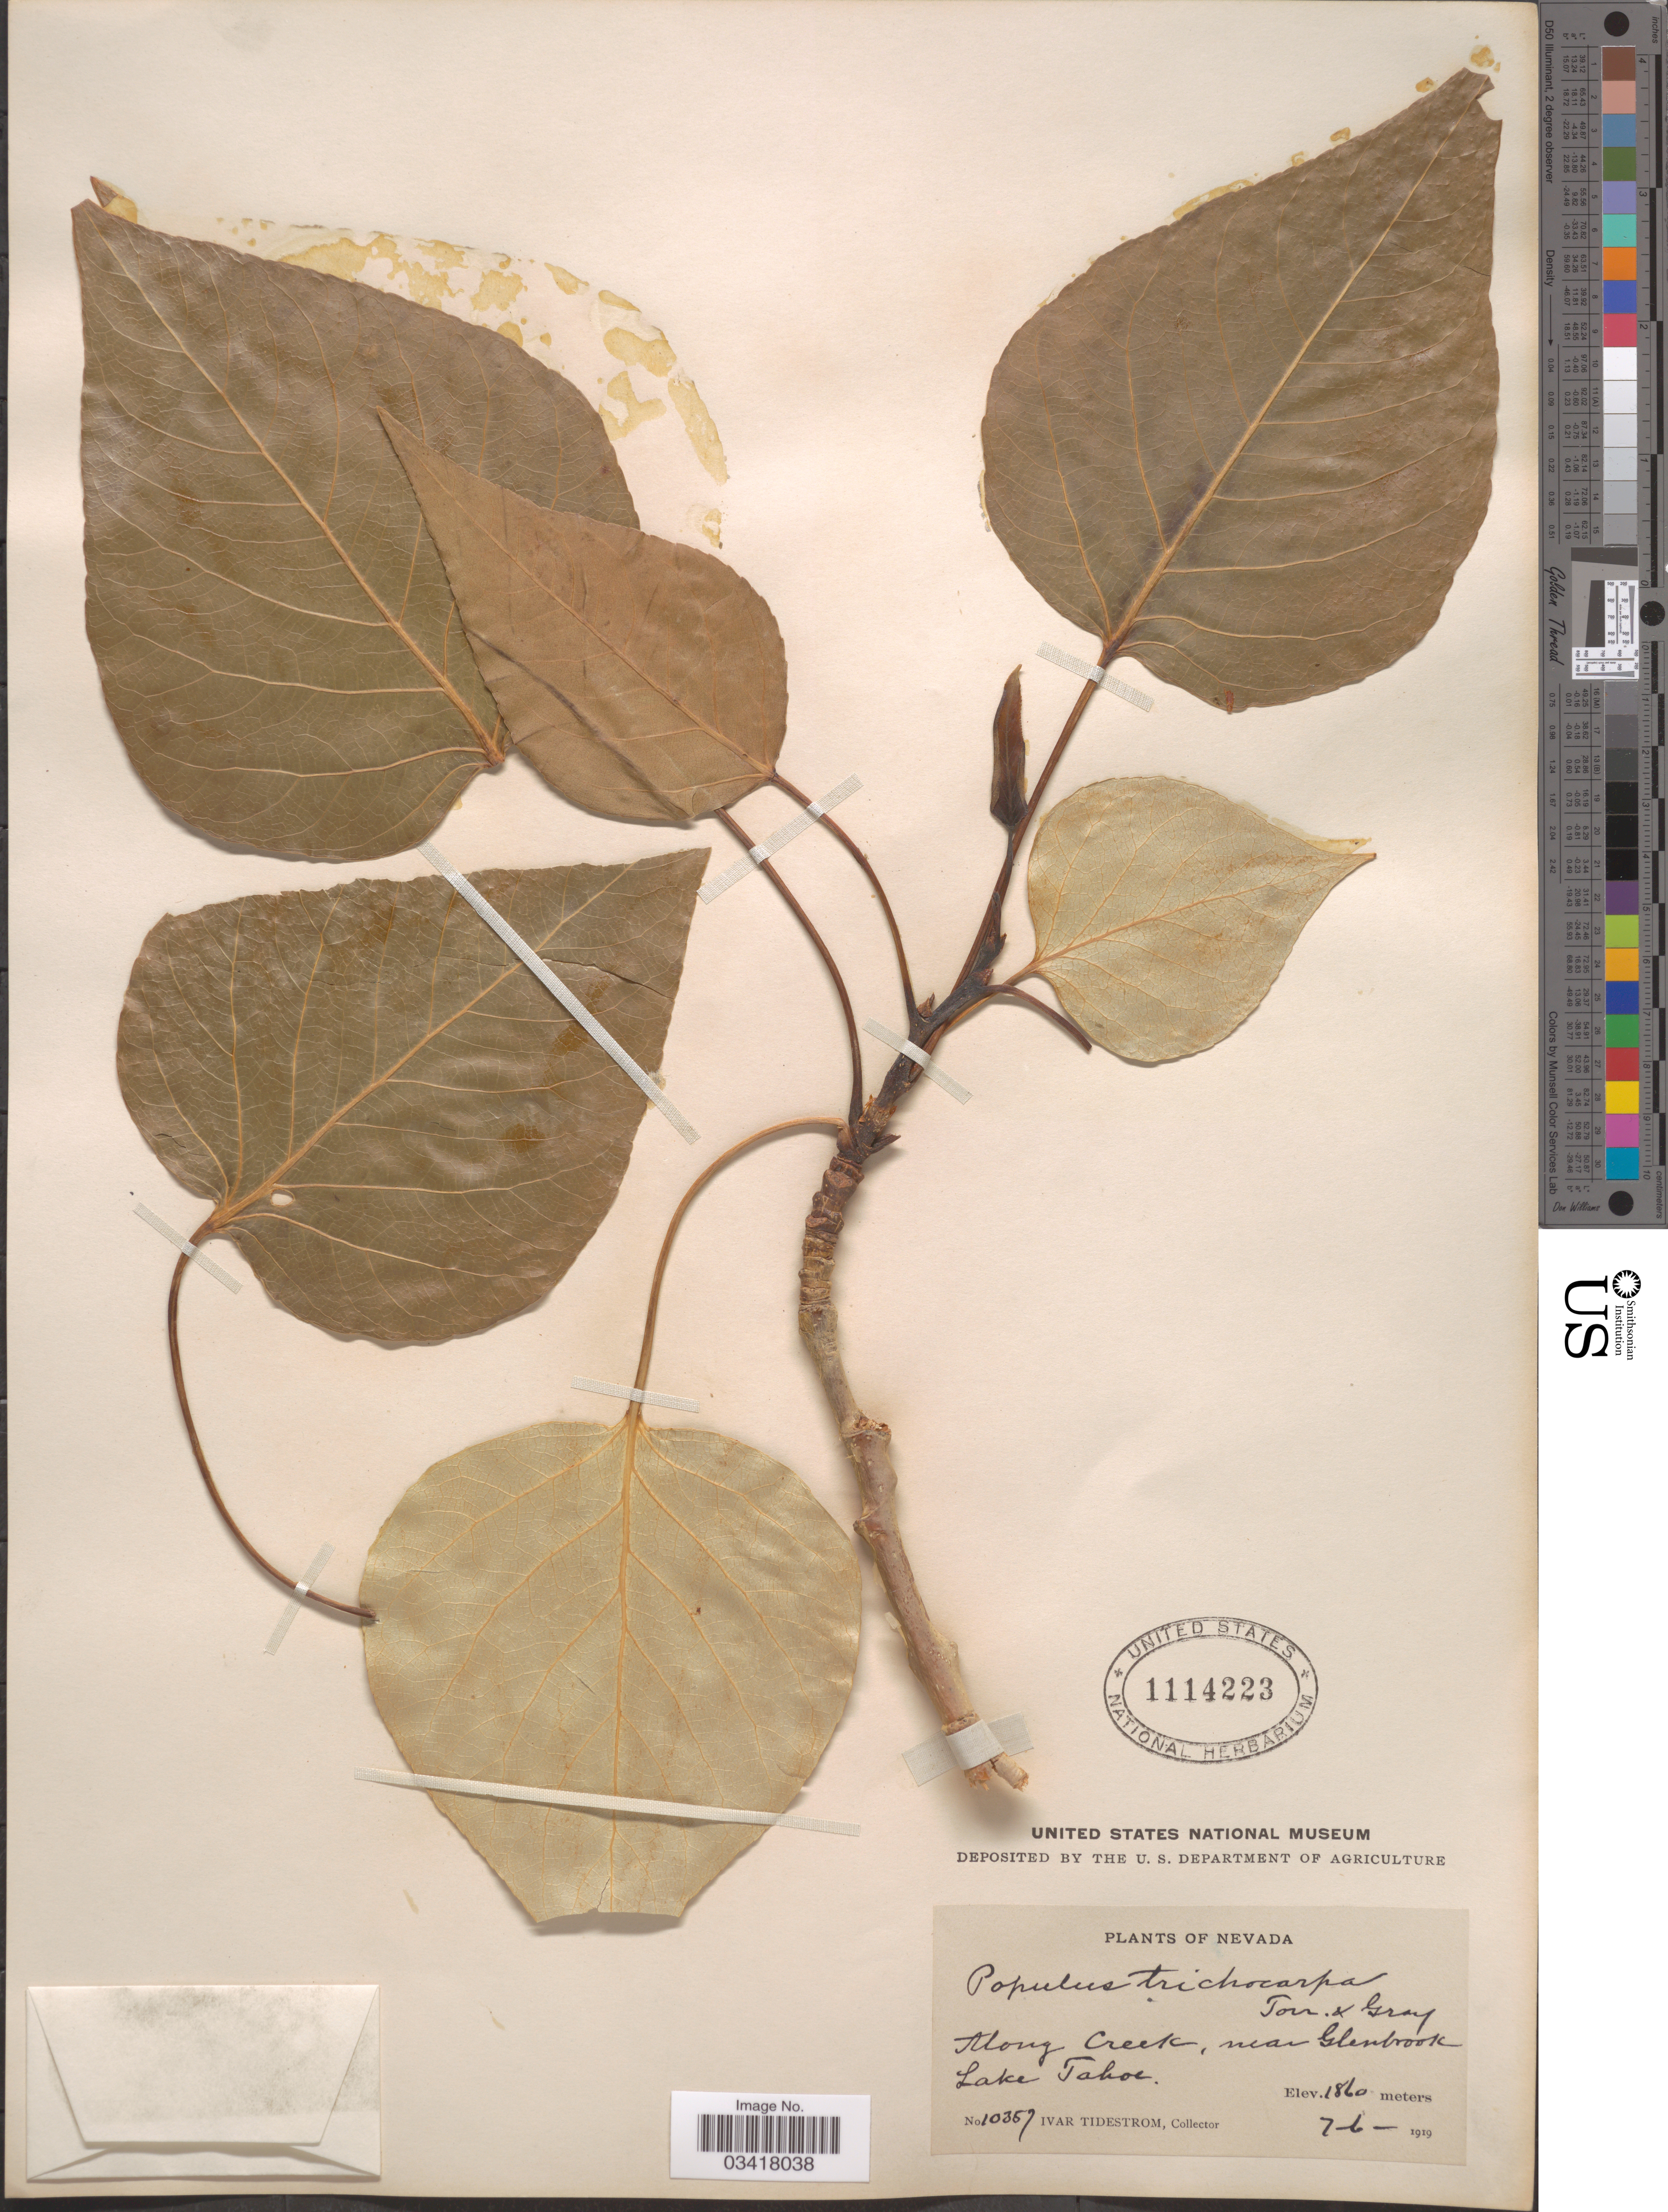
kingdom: Plantae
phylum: Tracheophyta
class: Magnoliopsida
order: Malpighiales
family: Salicaceae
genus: Populus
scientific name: Populus trichocarpa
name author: Torr. & A. Gray ex W. Hook.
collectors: I. F. Tidestrom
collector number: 10357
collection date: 1919-07-06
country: United States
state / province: Nevada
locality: Along Creek, near Glenbrook Lake Tahoe.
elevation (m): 1860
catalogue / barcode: US 1114223